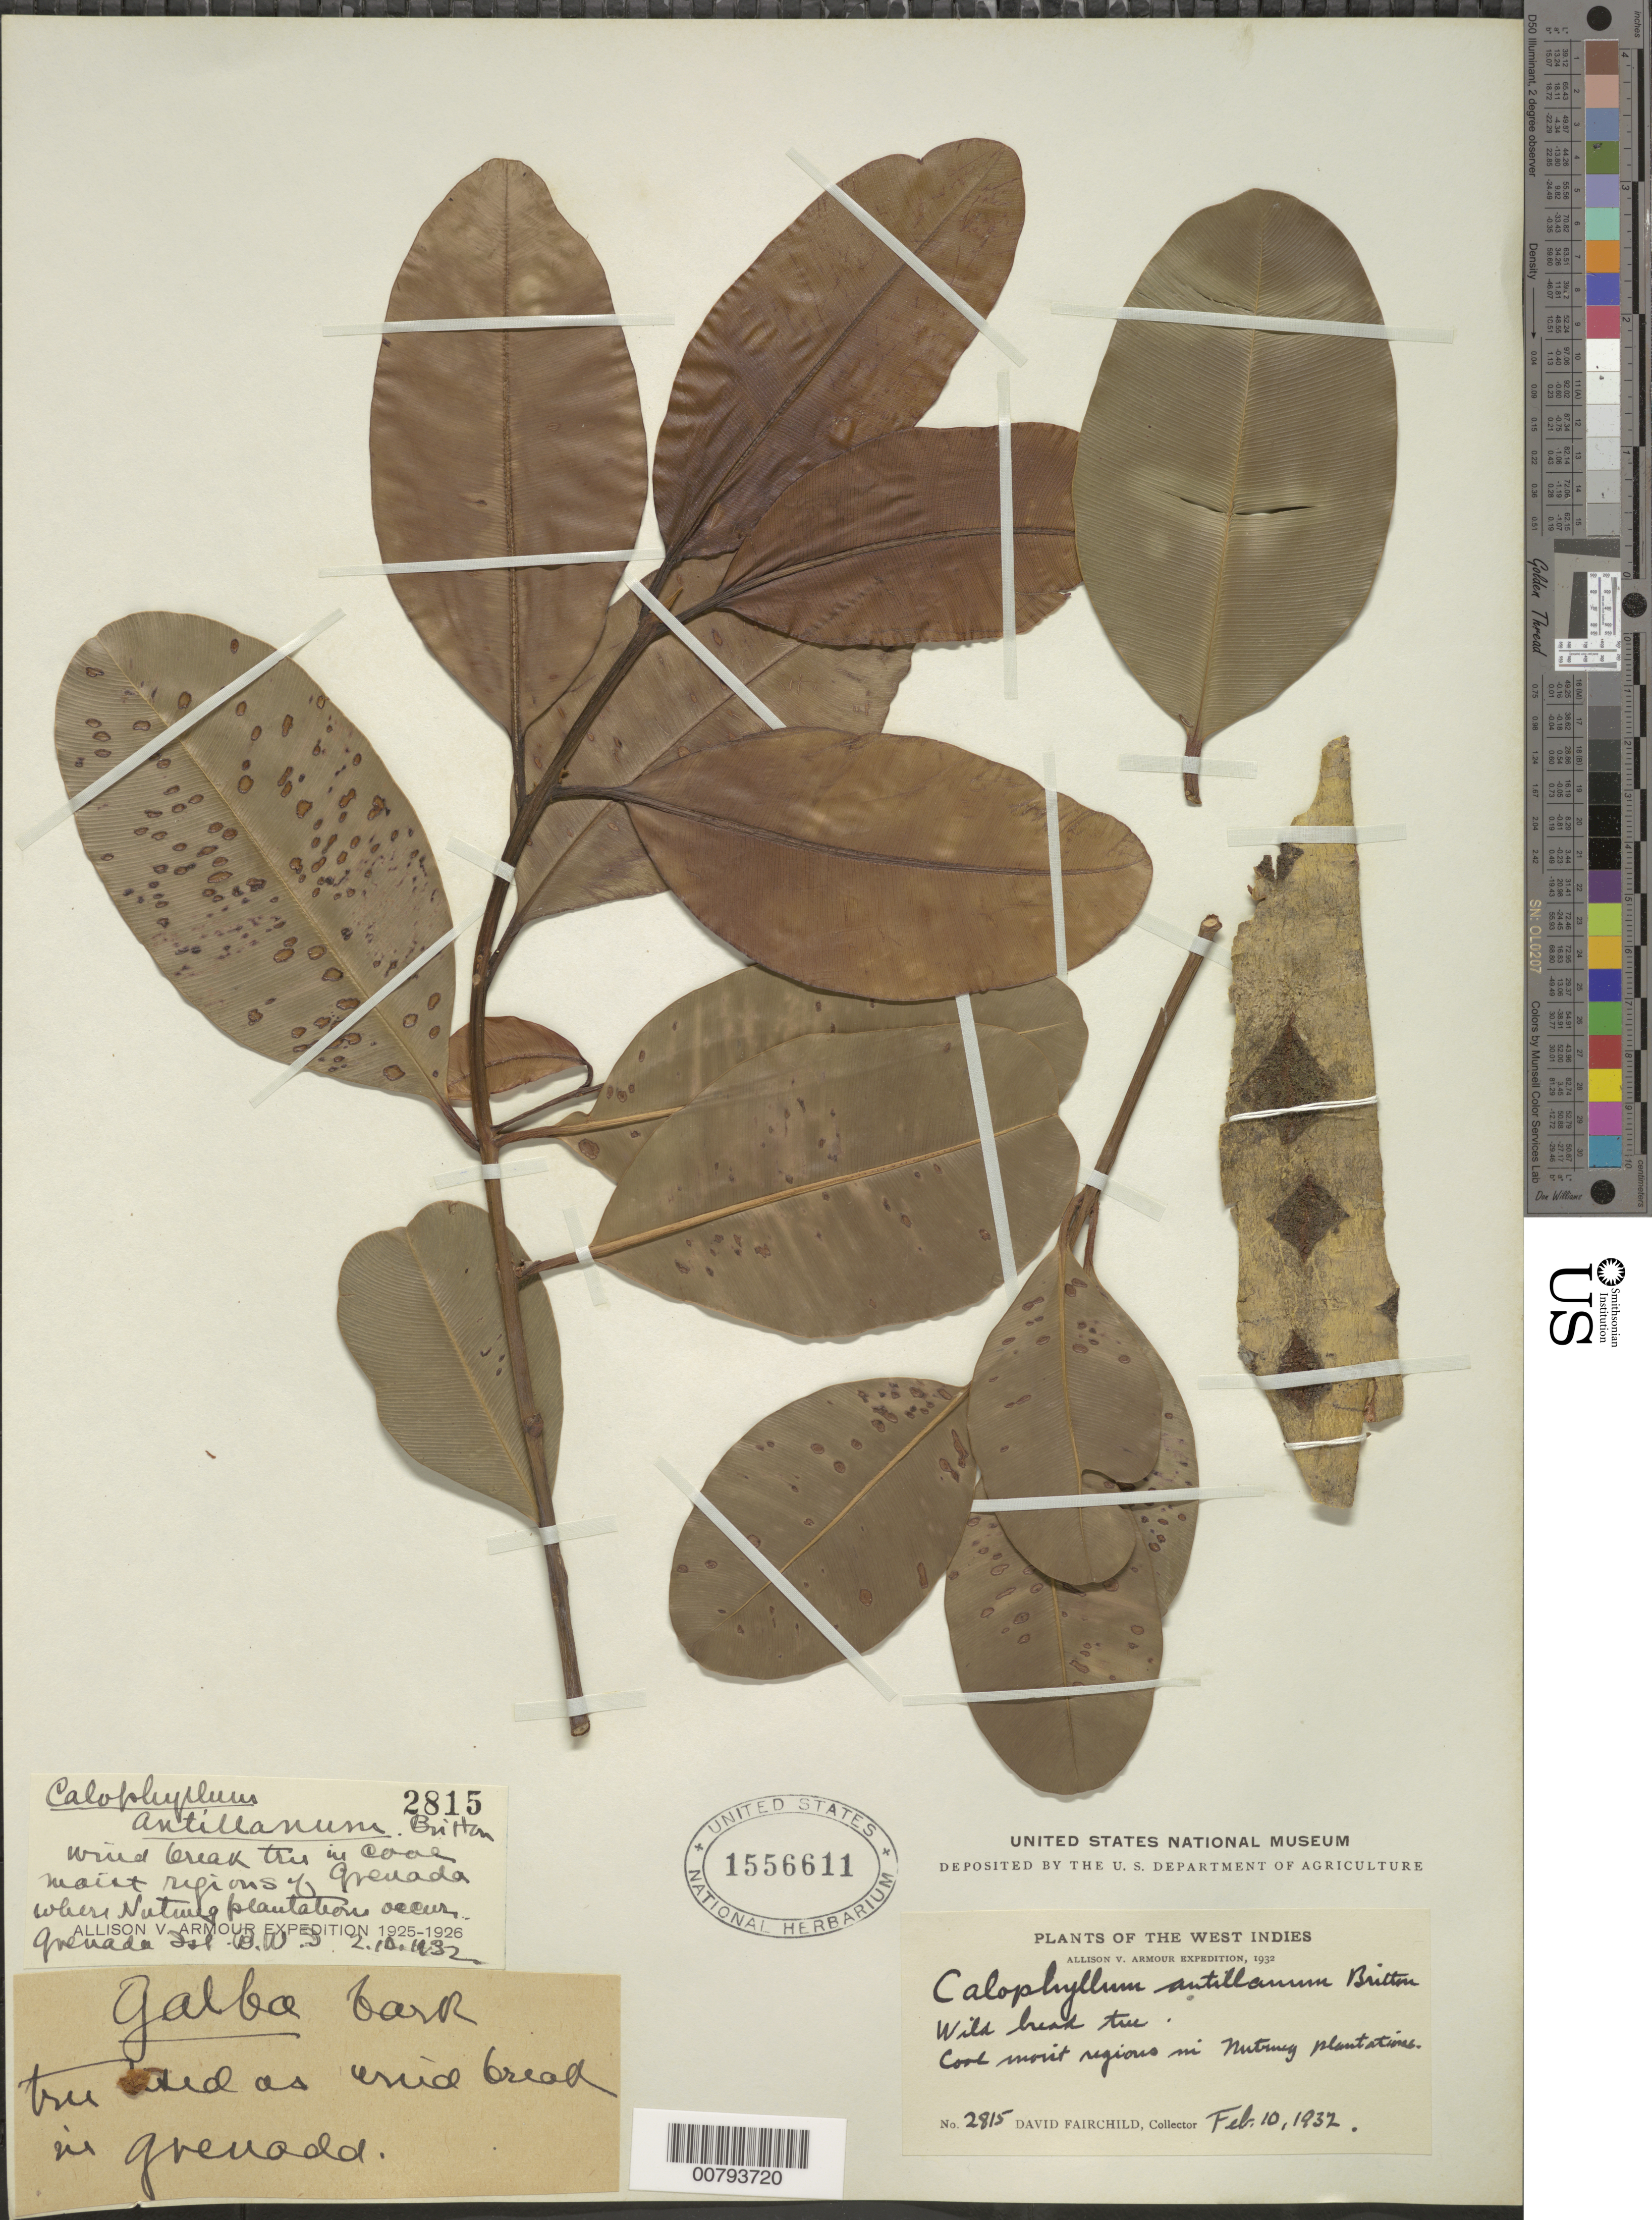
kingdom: Plantae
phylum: Tracheophyta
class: Magnoliopsida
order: Malpighiales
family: Calophyllaceae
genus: Calophyllum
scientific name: Calophyllum calaba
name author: L.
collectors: D. Fairchild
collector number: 2815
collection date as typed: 10 Feb 1932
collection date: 1932-02-10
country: Grenada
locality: Cove. Nutmeg plantation.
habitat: Cool moist regions in nutmeg plantation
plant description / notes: Common name: Galba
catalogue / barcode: US 1556611